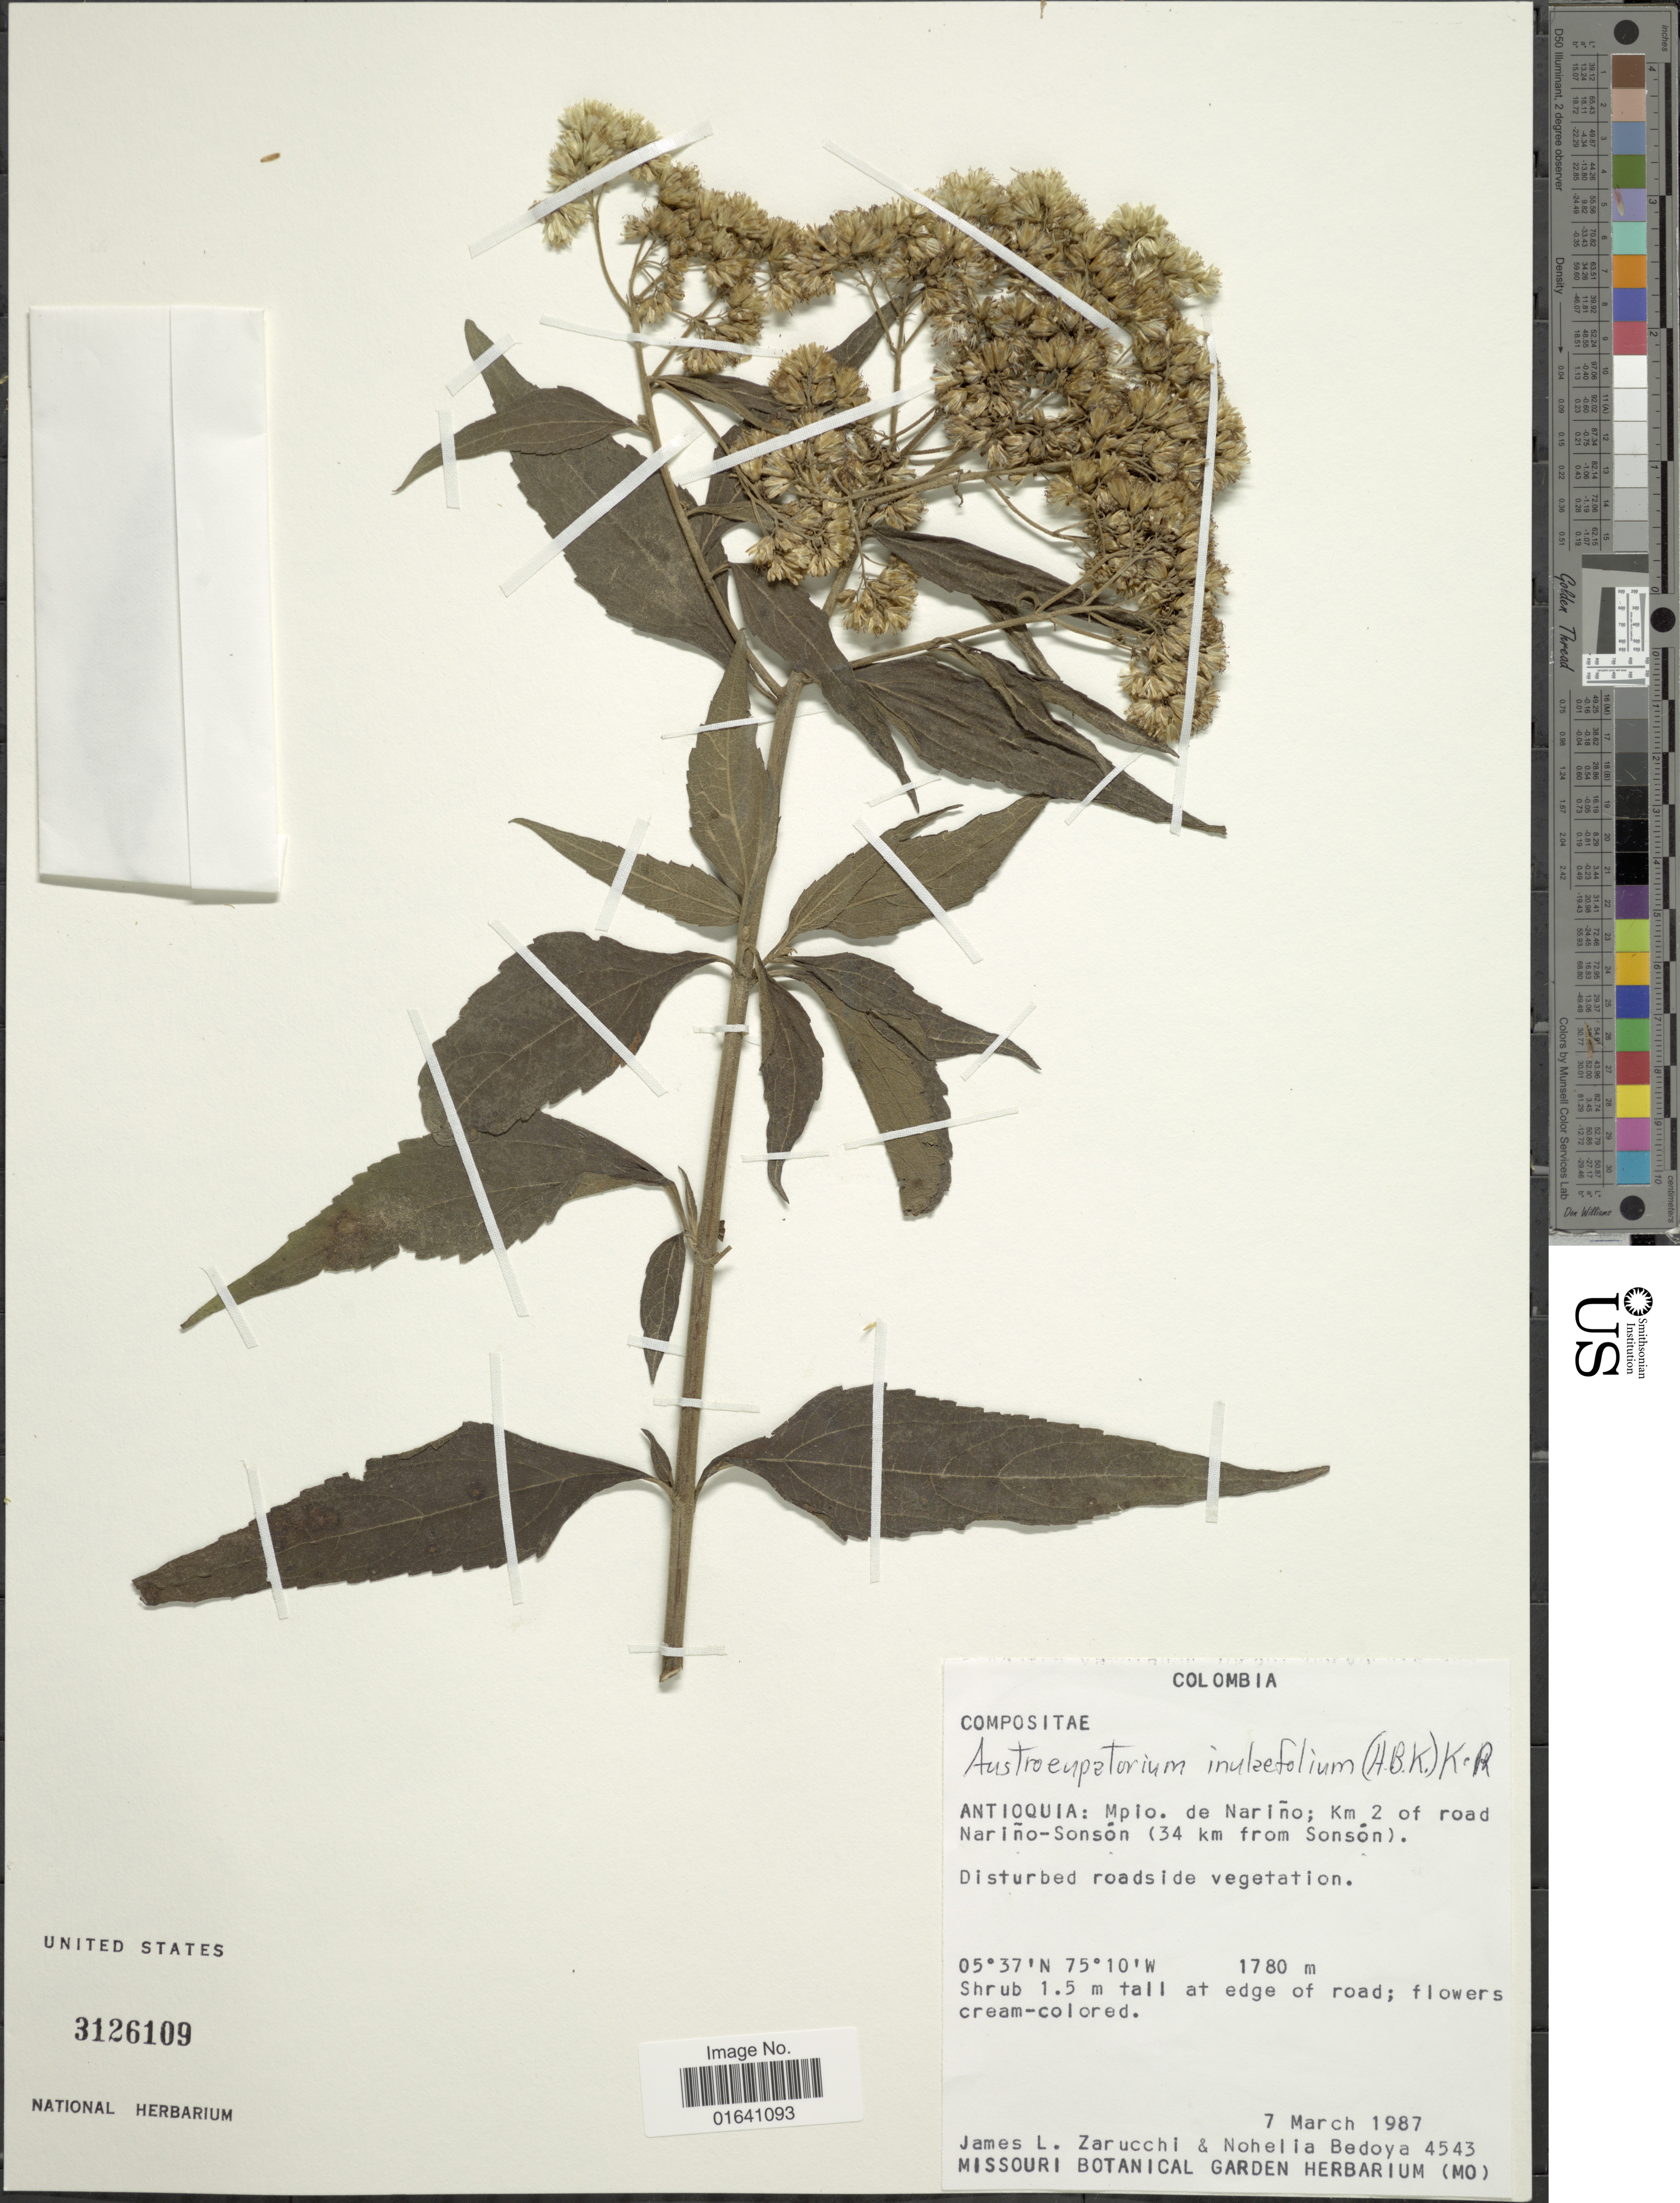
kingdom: Plantae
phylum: Tracheophyta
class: Magnoliopsida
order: Asterales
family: Asteraceae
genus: Austroeupatorium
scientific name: Austroeupatorium inulaefolium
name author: (Kunth) R.M. King & H. Rob.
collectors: J. L. Zarucchi & N. Bedoya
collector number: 4543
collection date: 1987-03-07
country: Colombia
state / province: Antioquia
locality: Mpio. de Nariño; Km 2 of road Nariño-Sonsón (34 km from Sonsón) Disturbed roadside vegetation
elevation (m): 1780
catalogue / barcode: US 3126109